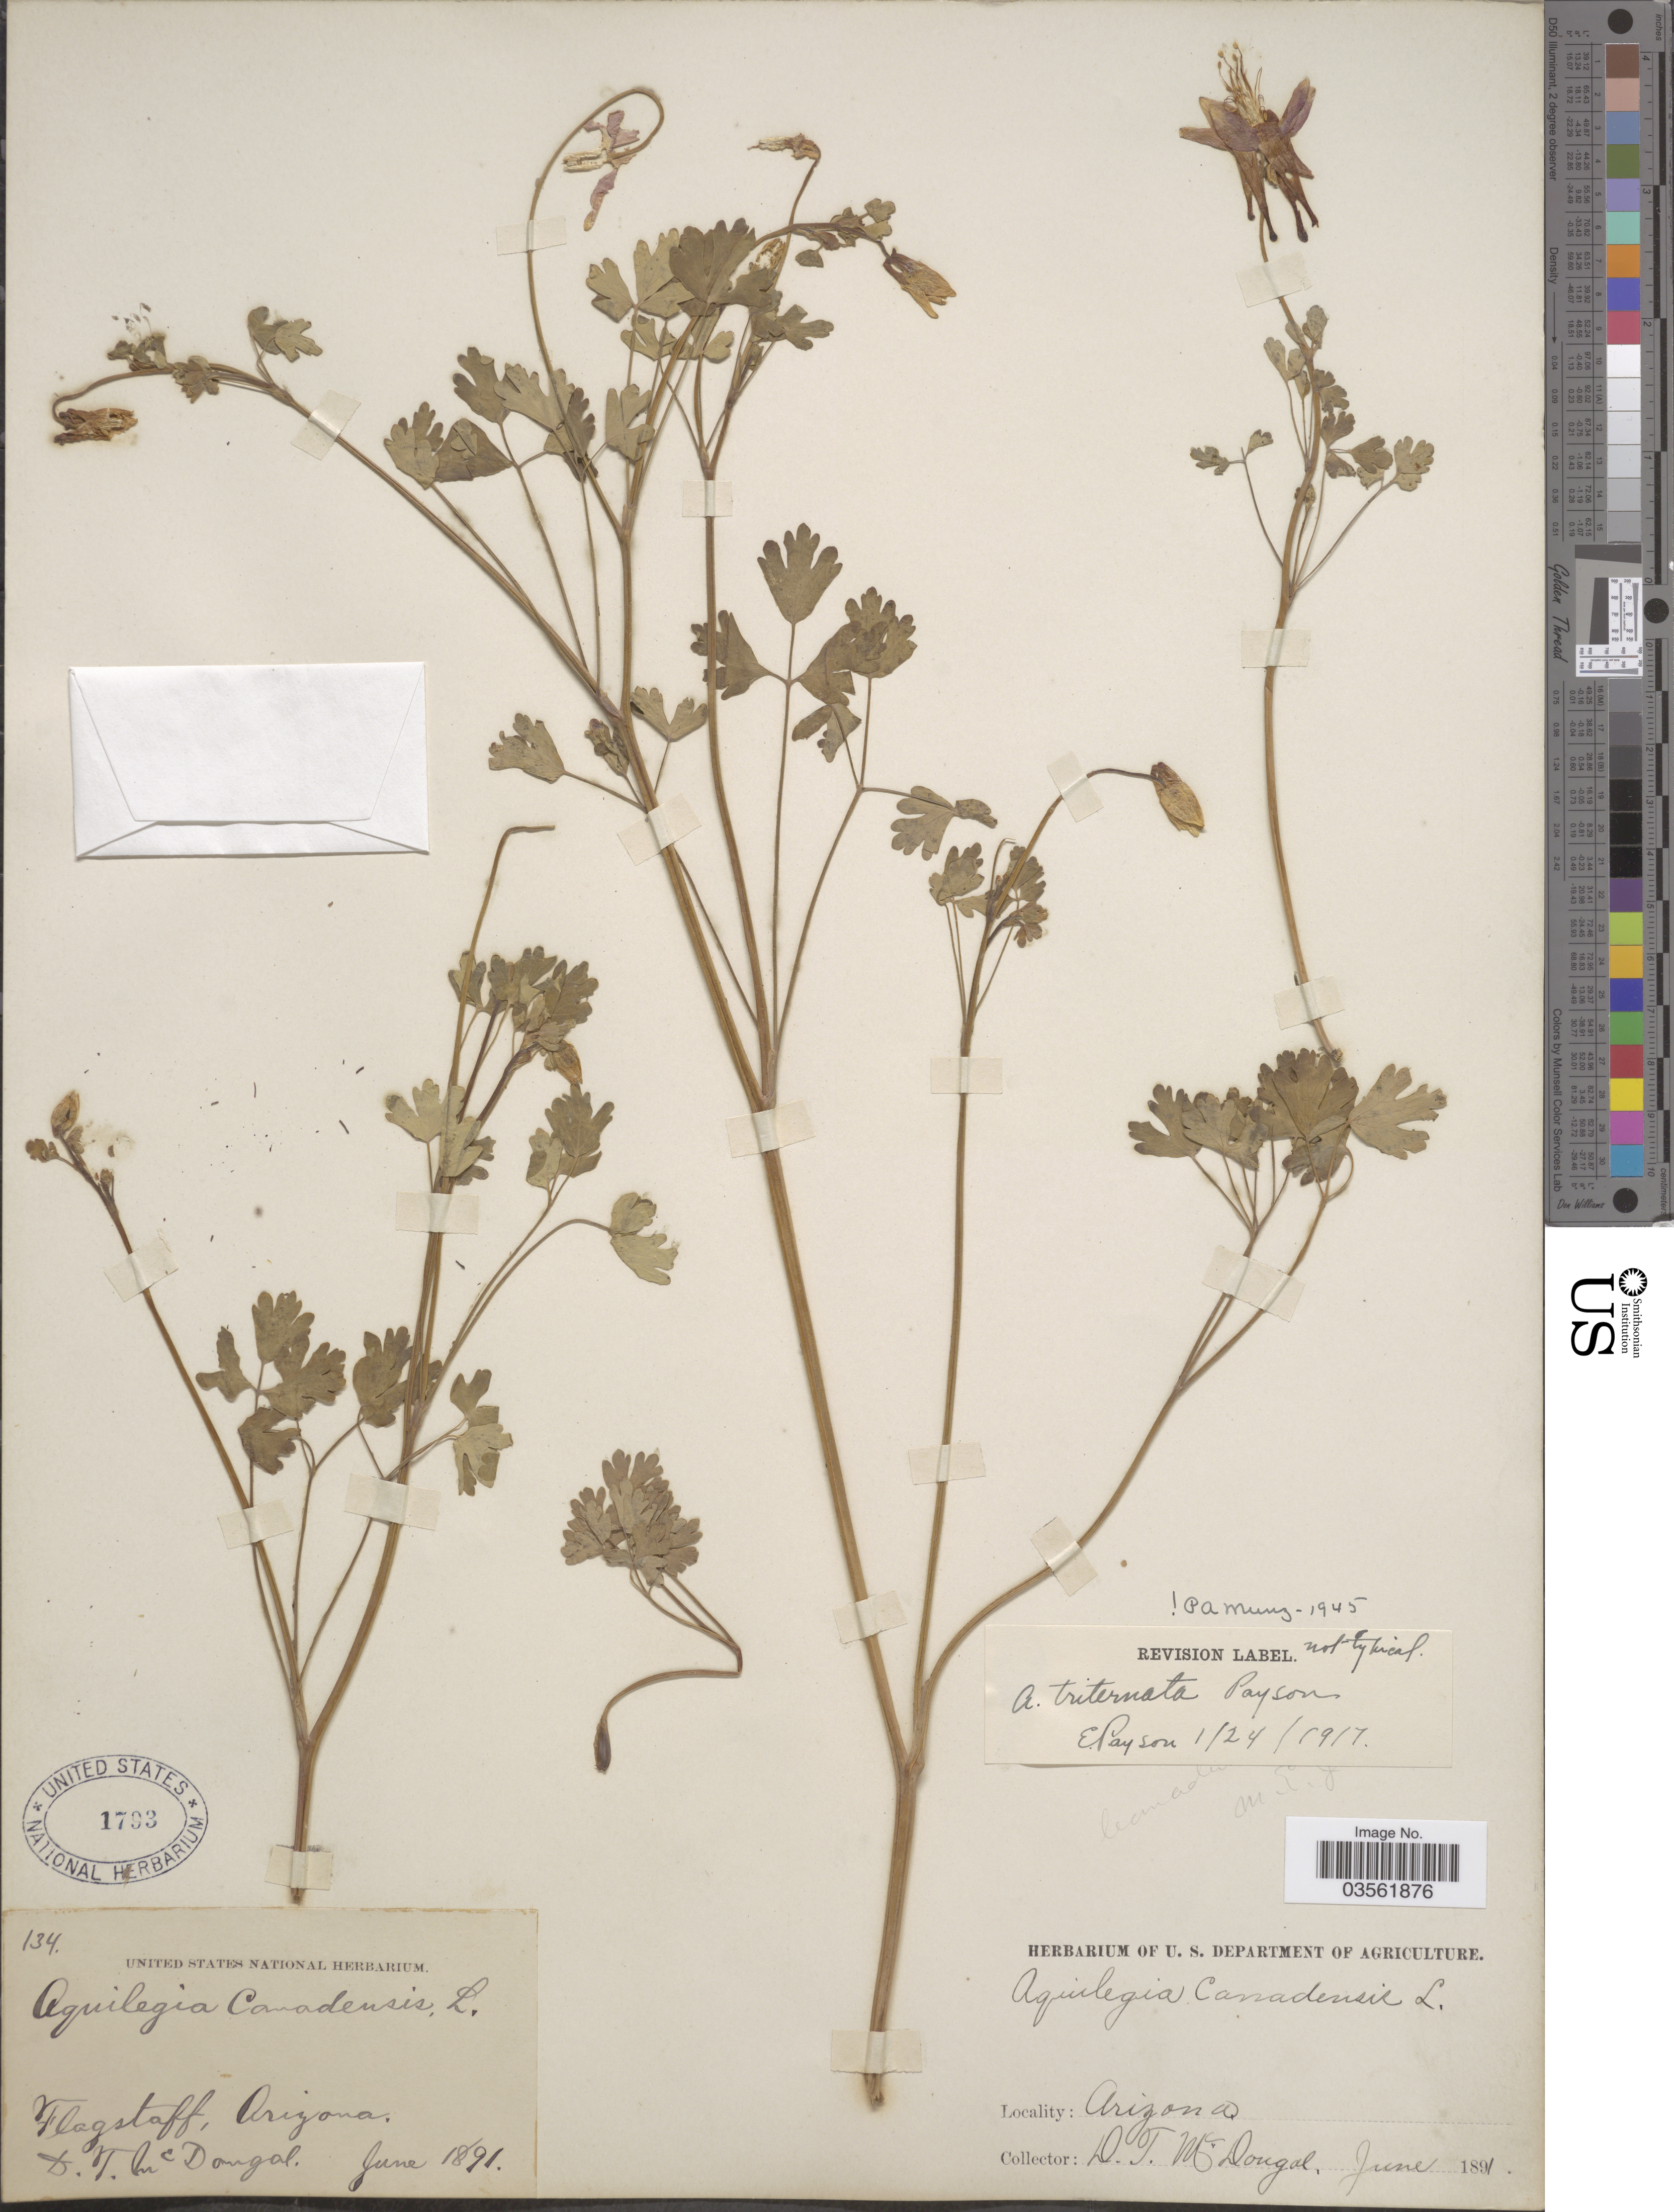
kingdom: Plantae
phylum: Tracheophyta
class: Magnoliopsida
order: Ranunculales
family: Ranunculaceae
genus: Aquilegia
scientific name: Aquilegia triternata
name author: Payson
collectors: D. McDougal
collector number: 134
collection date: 1891-06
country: United States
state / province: Arizona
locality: Flagstaff.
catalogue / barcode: US 1793